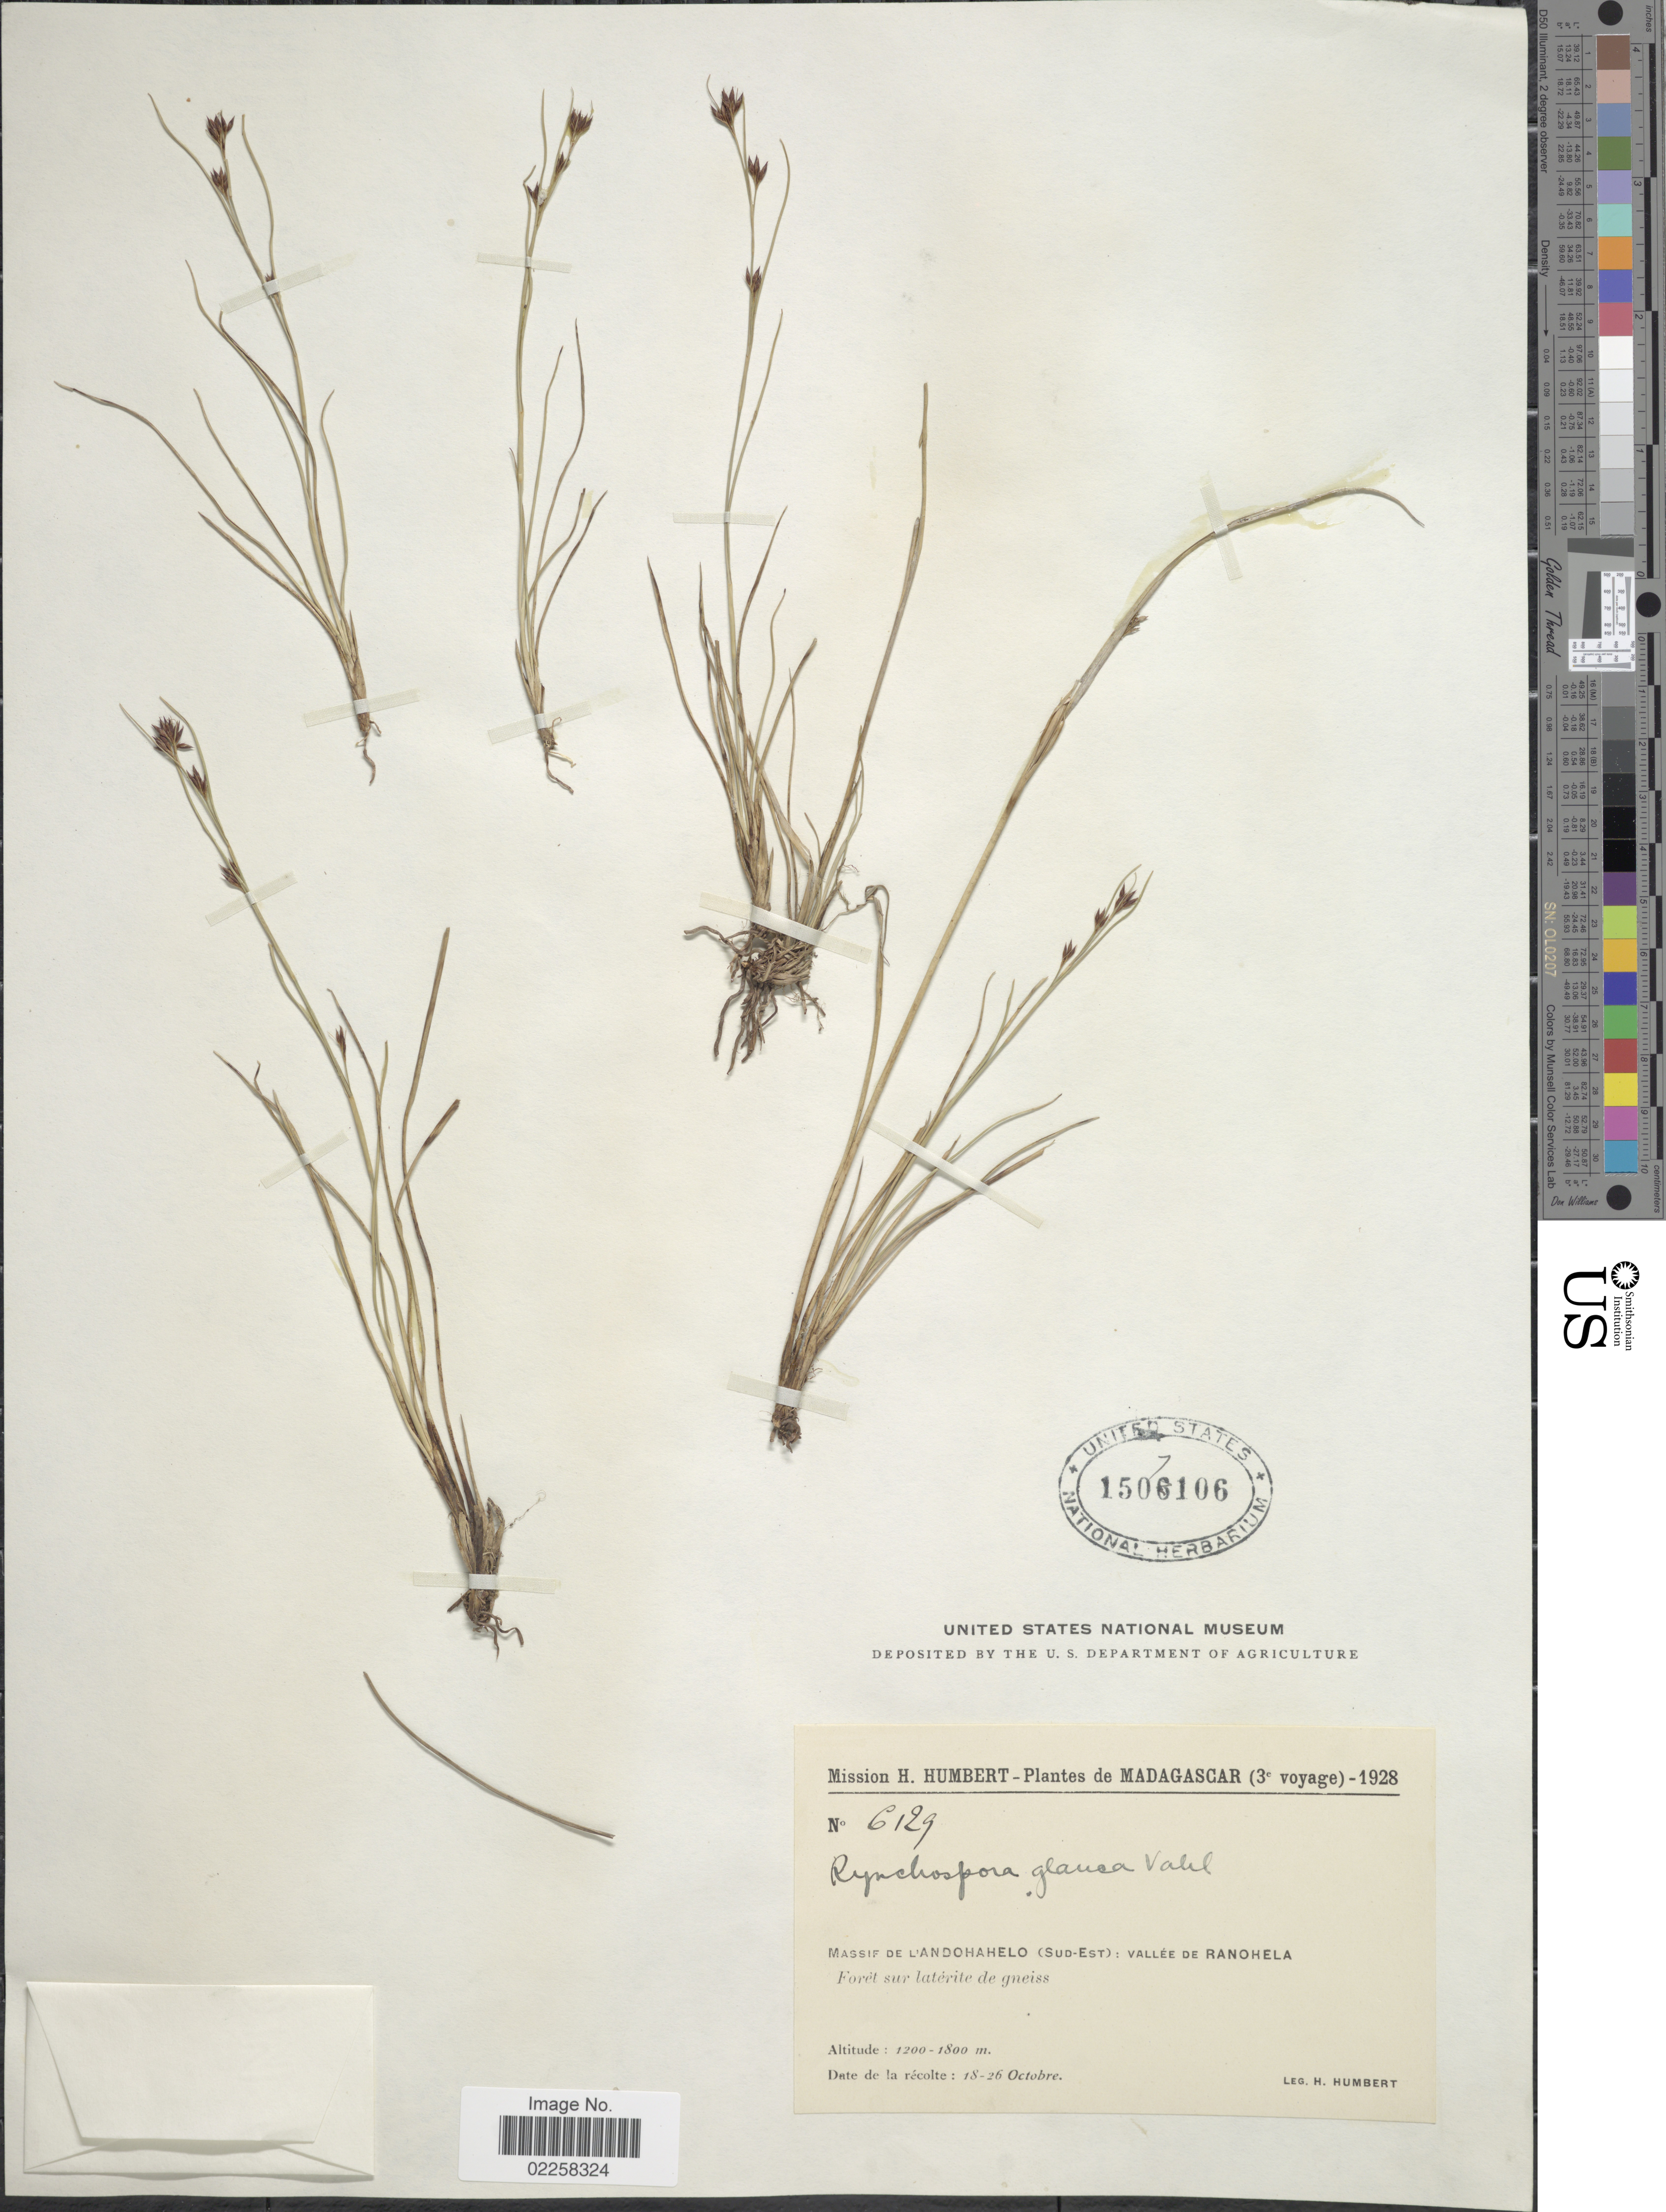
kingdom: Plantae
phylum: Tracheophyta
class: Liliopsida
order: Poales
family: Cyperaceae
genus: Rhynchospora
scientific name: Rhynchospora rugosa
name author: (Vahl) Gale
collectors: H. Humbert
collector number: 6129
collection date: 1928-10-18/1928-10-26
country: Madagascar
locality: Massif de L'Andohahelo (Sud-Est): Vallee de Ranohela, Foret sur laterite de gneiss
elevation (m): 1200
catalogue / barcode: US 1507106